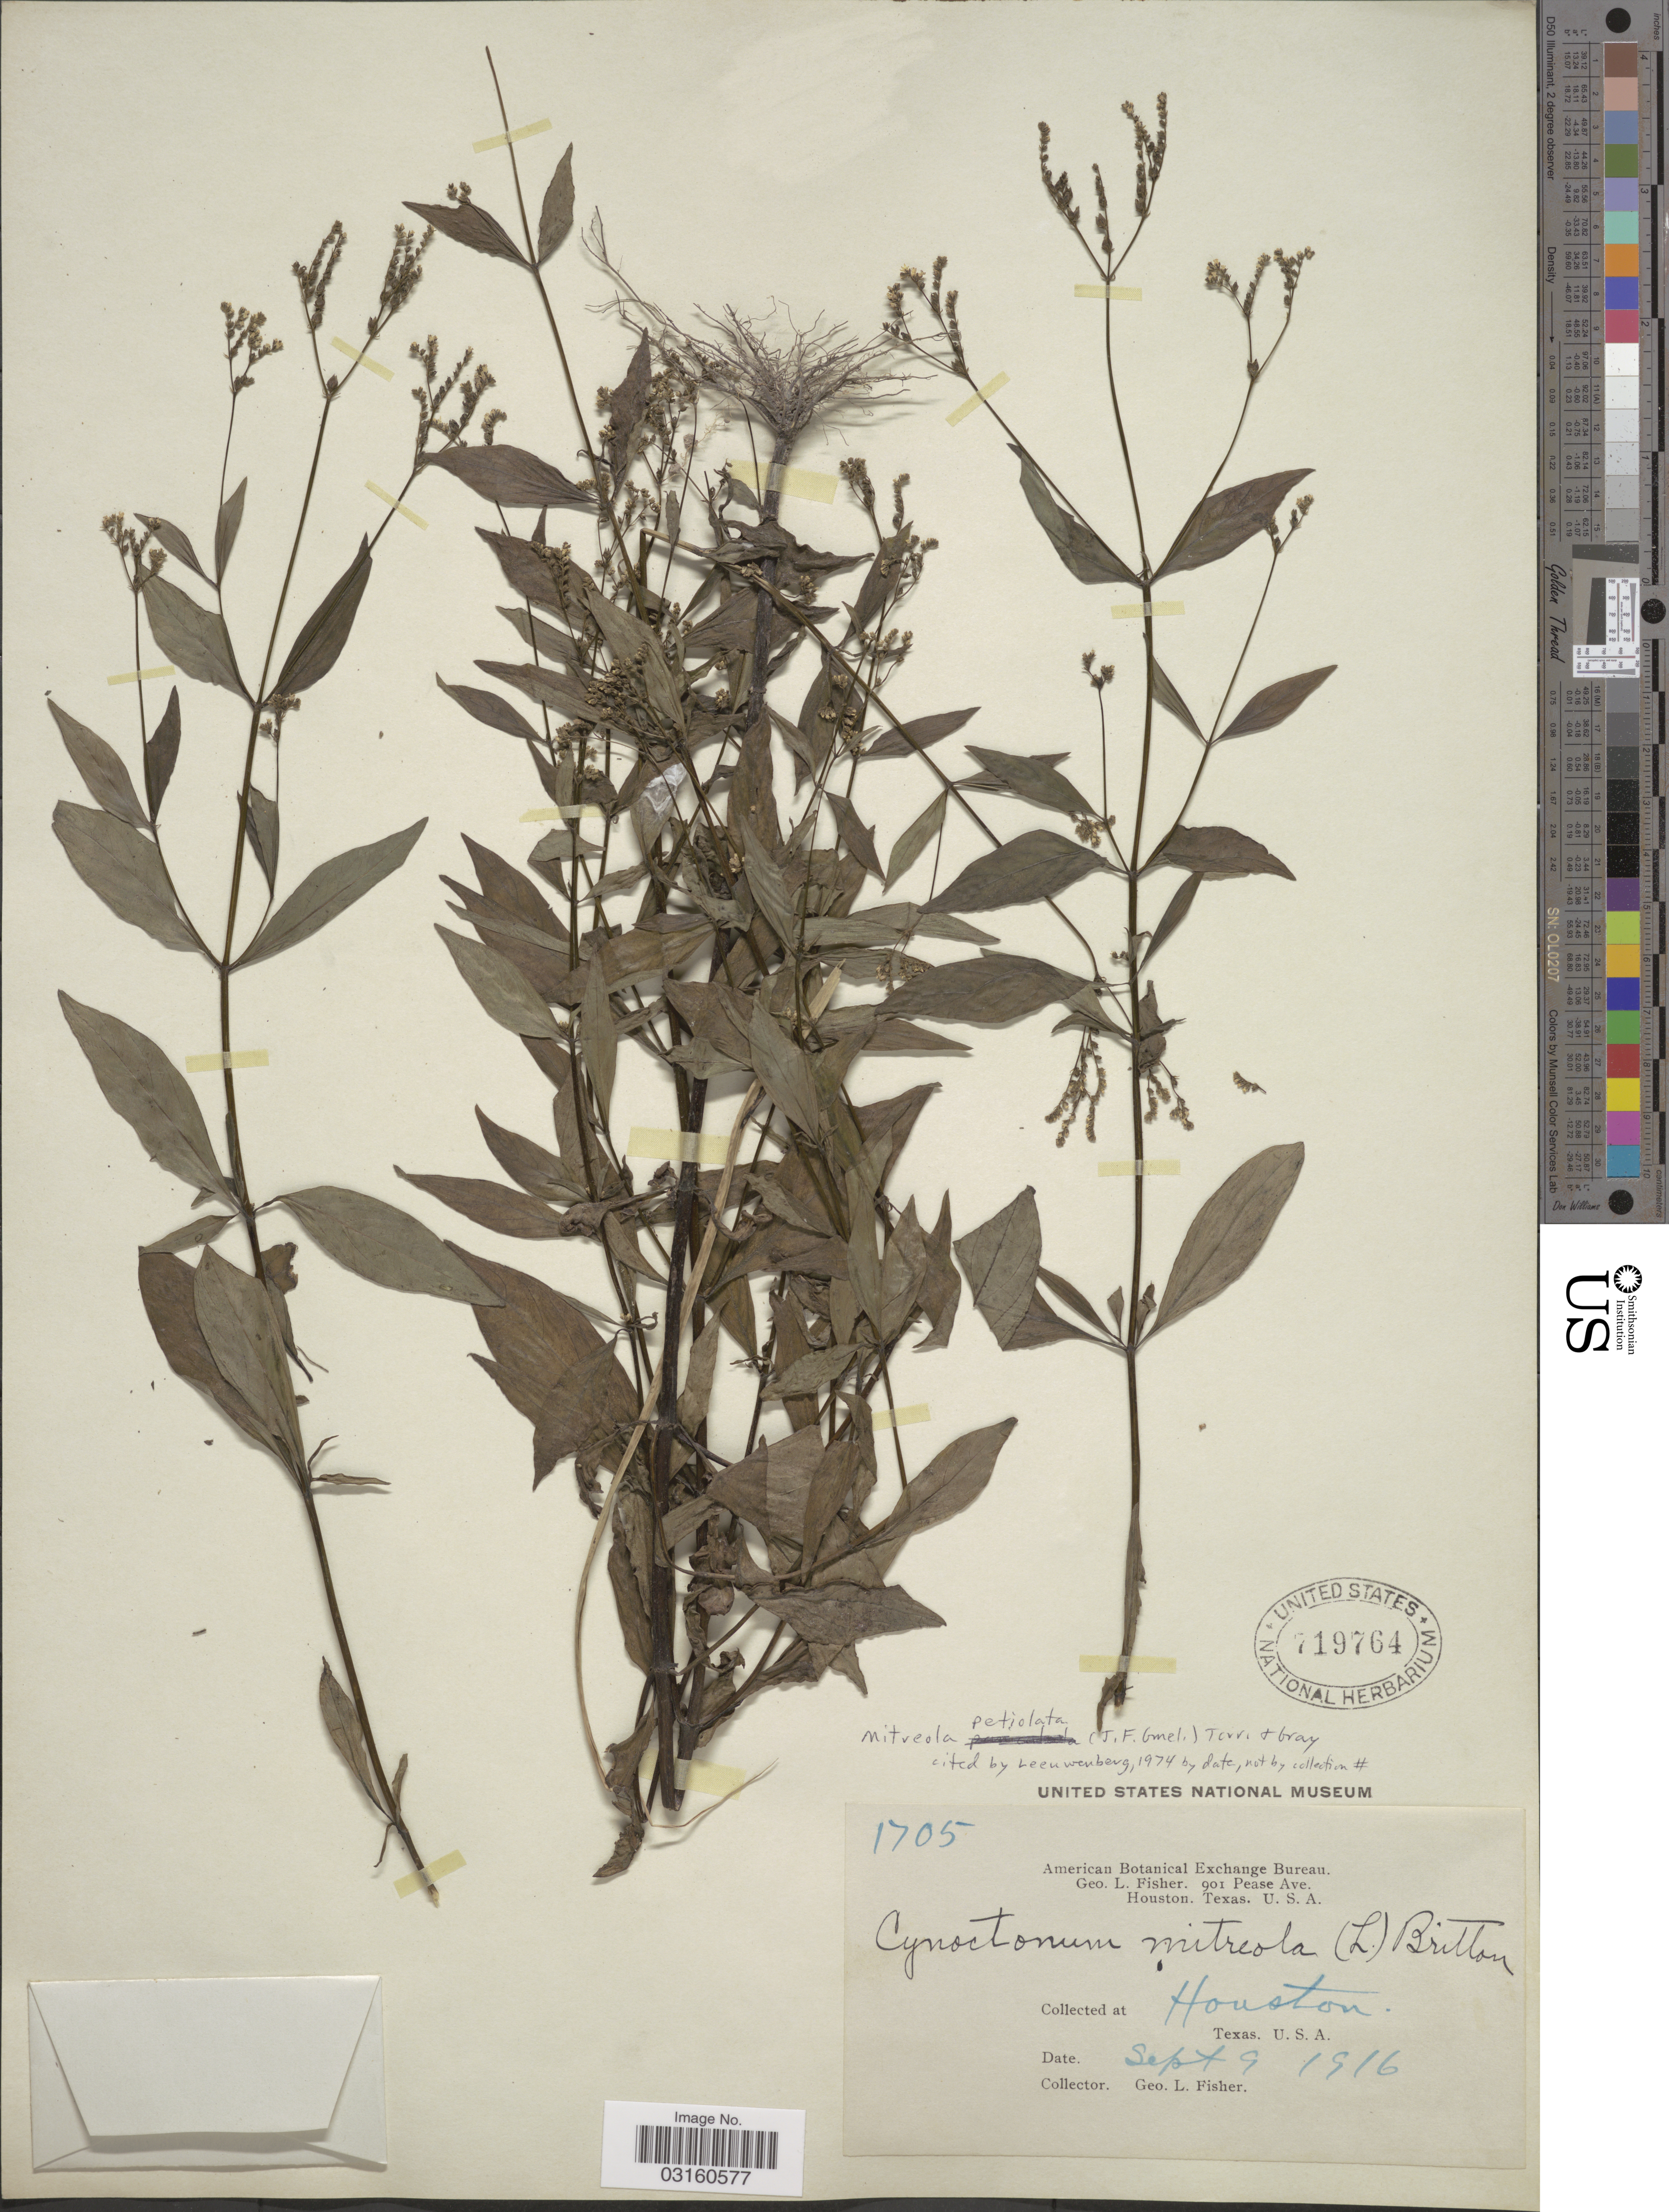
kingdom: Plantae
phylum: Tracheophyta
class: Magnoliopsida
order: Gentianales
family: Loganiaceae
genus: Mitreola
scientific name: Mitreola petiolata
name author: (J.F. Gmel.) Torr. & A. Gray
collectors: G. L. Fisher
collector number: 1705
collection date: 1916-09-09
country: United States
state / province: Texas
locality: Houston.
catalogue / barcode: US 719764